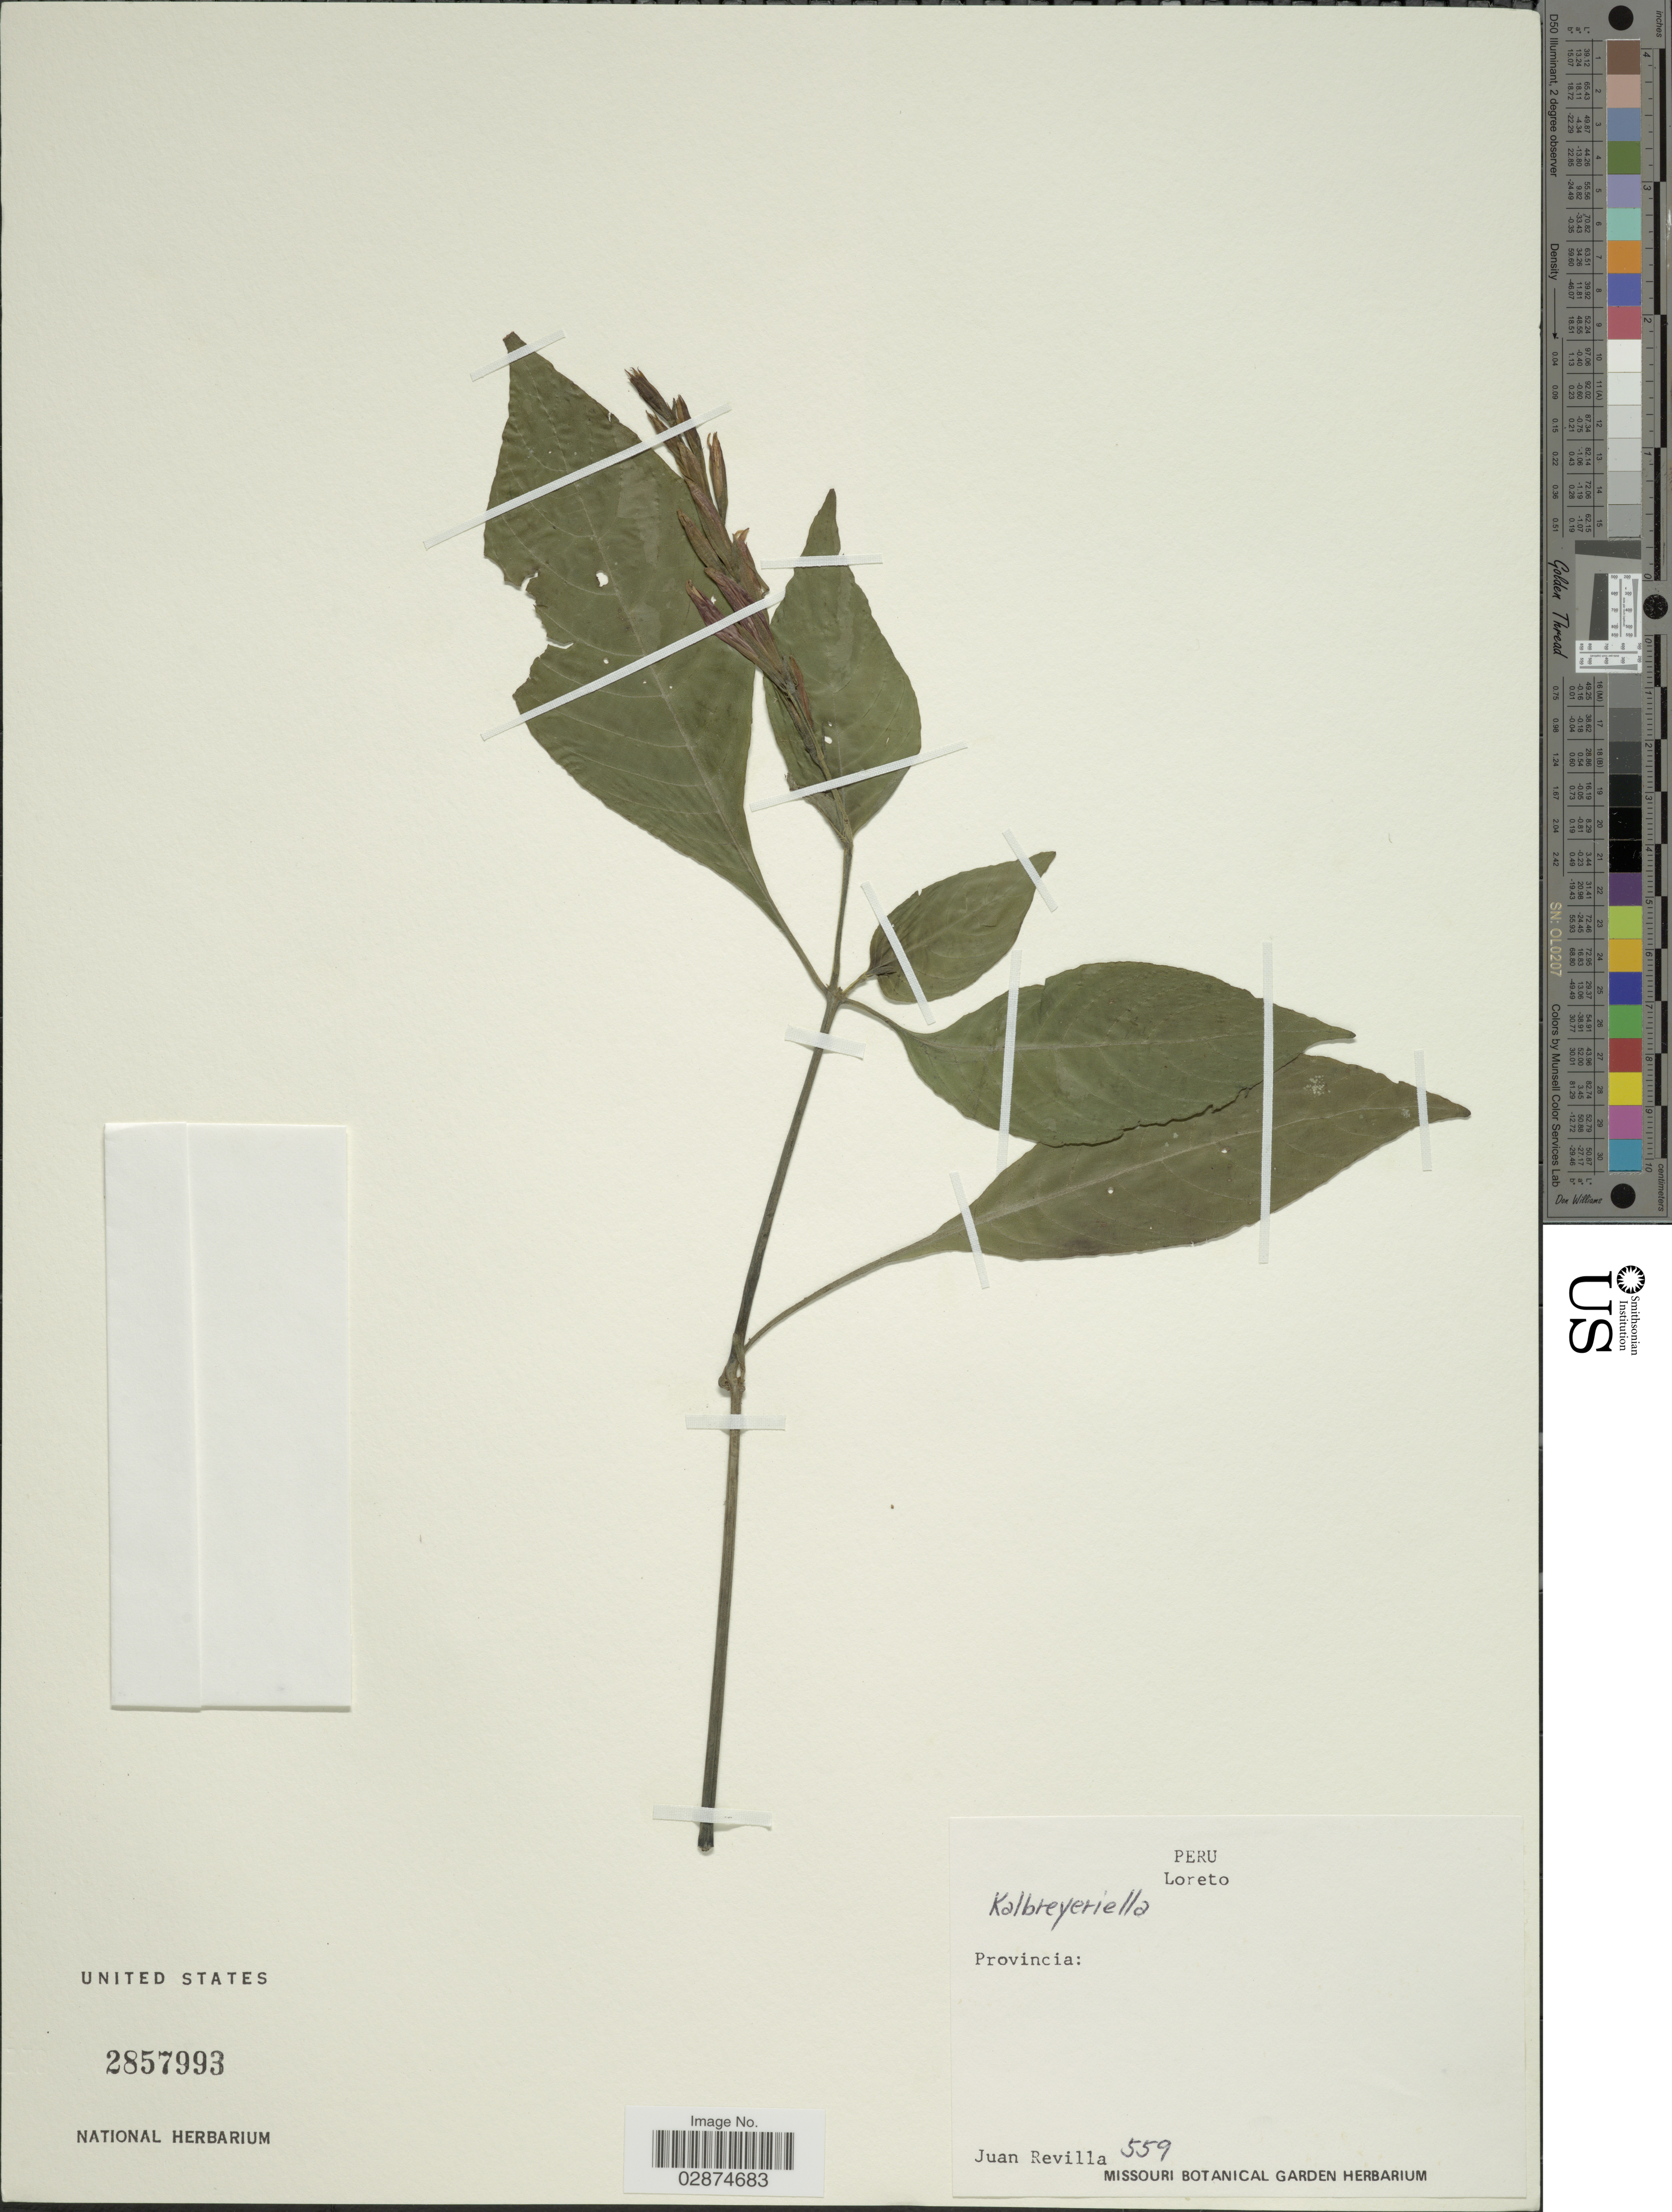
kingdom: Plantae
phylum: Tracheophyta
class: Magnoliopsida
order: Lamiales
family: Acanthaceae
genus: Kalbreyeriella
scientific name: Kalbreyeriella rostellata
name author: Lindau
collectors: J. Revilla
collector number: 559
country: Peru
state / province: Loreto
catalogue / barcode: US 2857993